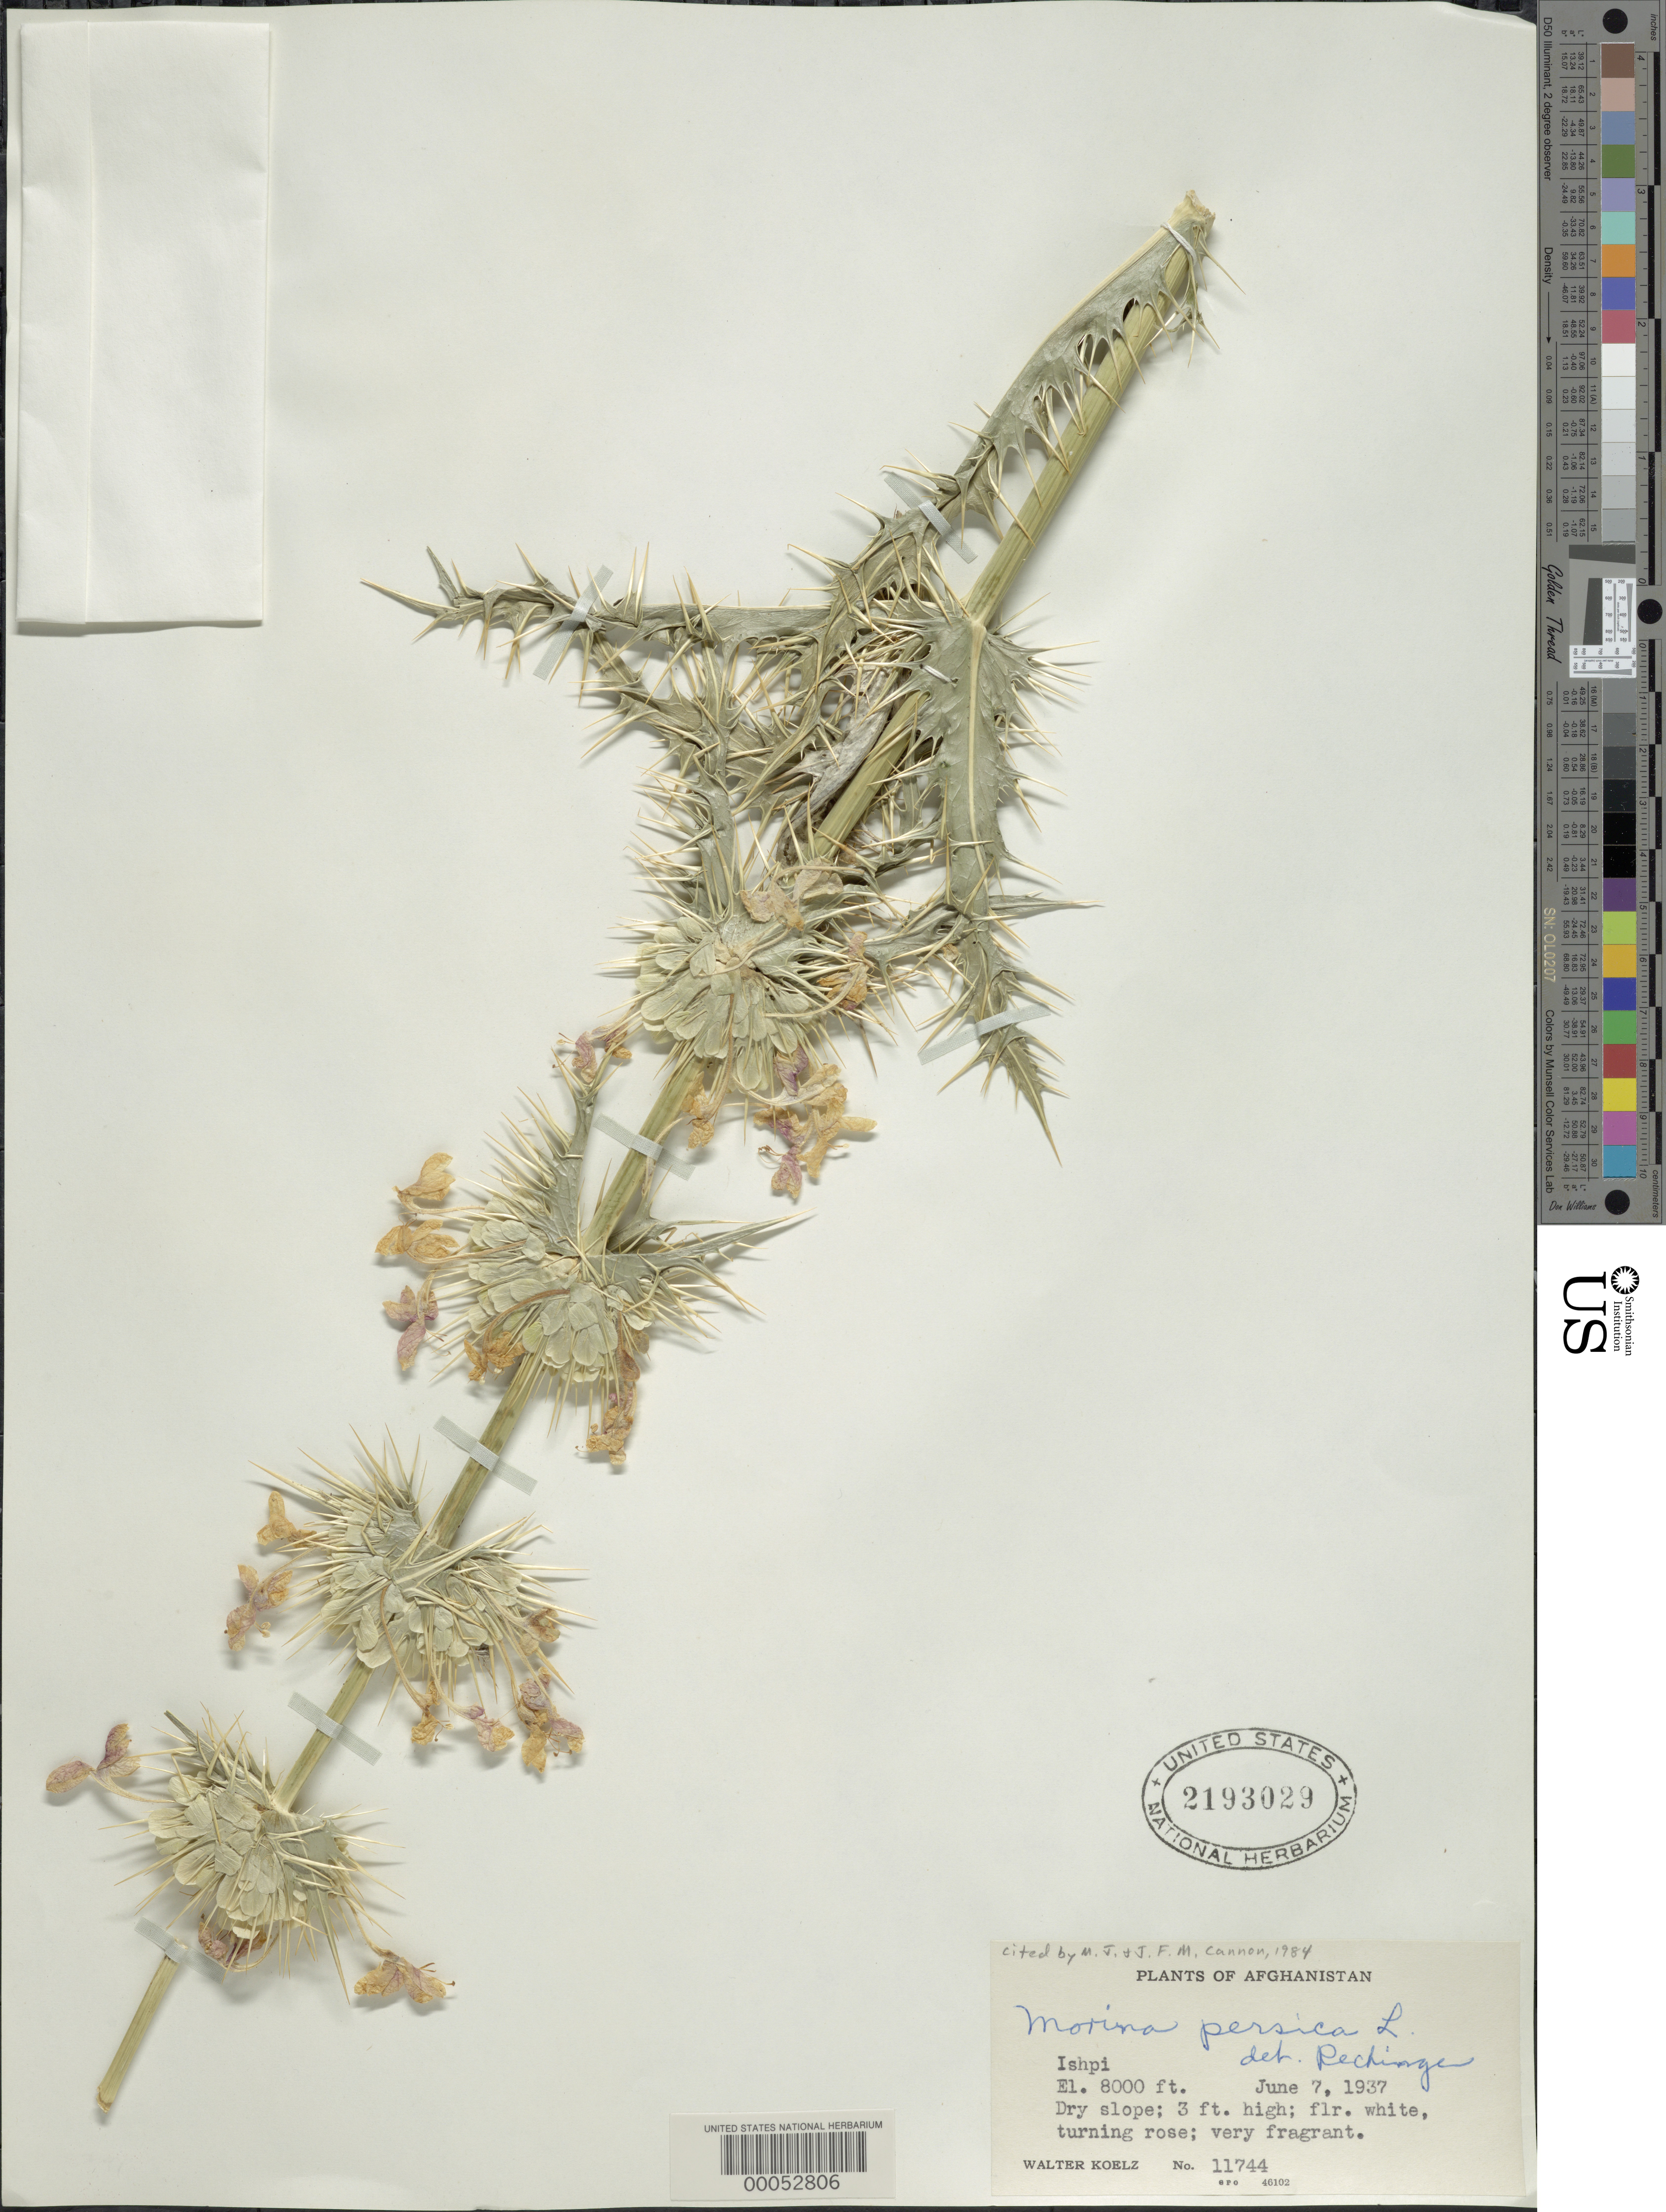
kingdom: Plantae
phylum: Tracheophyta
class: Magnoliopsida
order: Dipsacales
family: Caprifoliaceae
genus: Morina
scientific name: Morina persica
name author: L.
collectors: W. N. Koelz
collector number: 11744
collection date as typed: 07 Jun 1937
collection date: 1937-06-07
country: Lebanon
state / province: Mont-Liban (?)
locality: Between biskinta and hadeth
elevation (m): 1219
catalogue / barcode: US 2193029